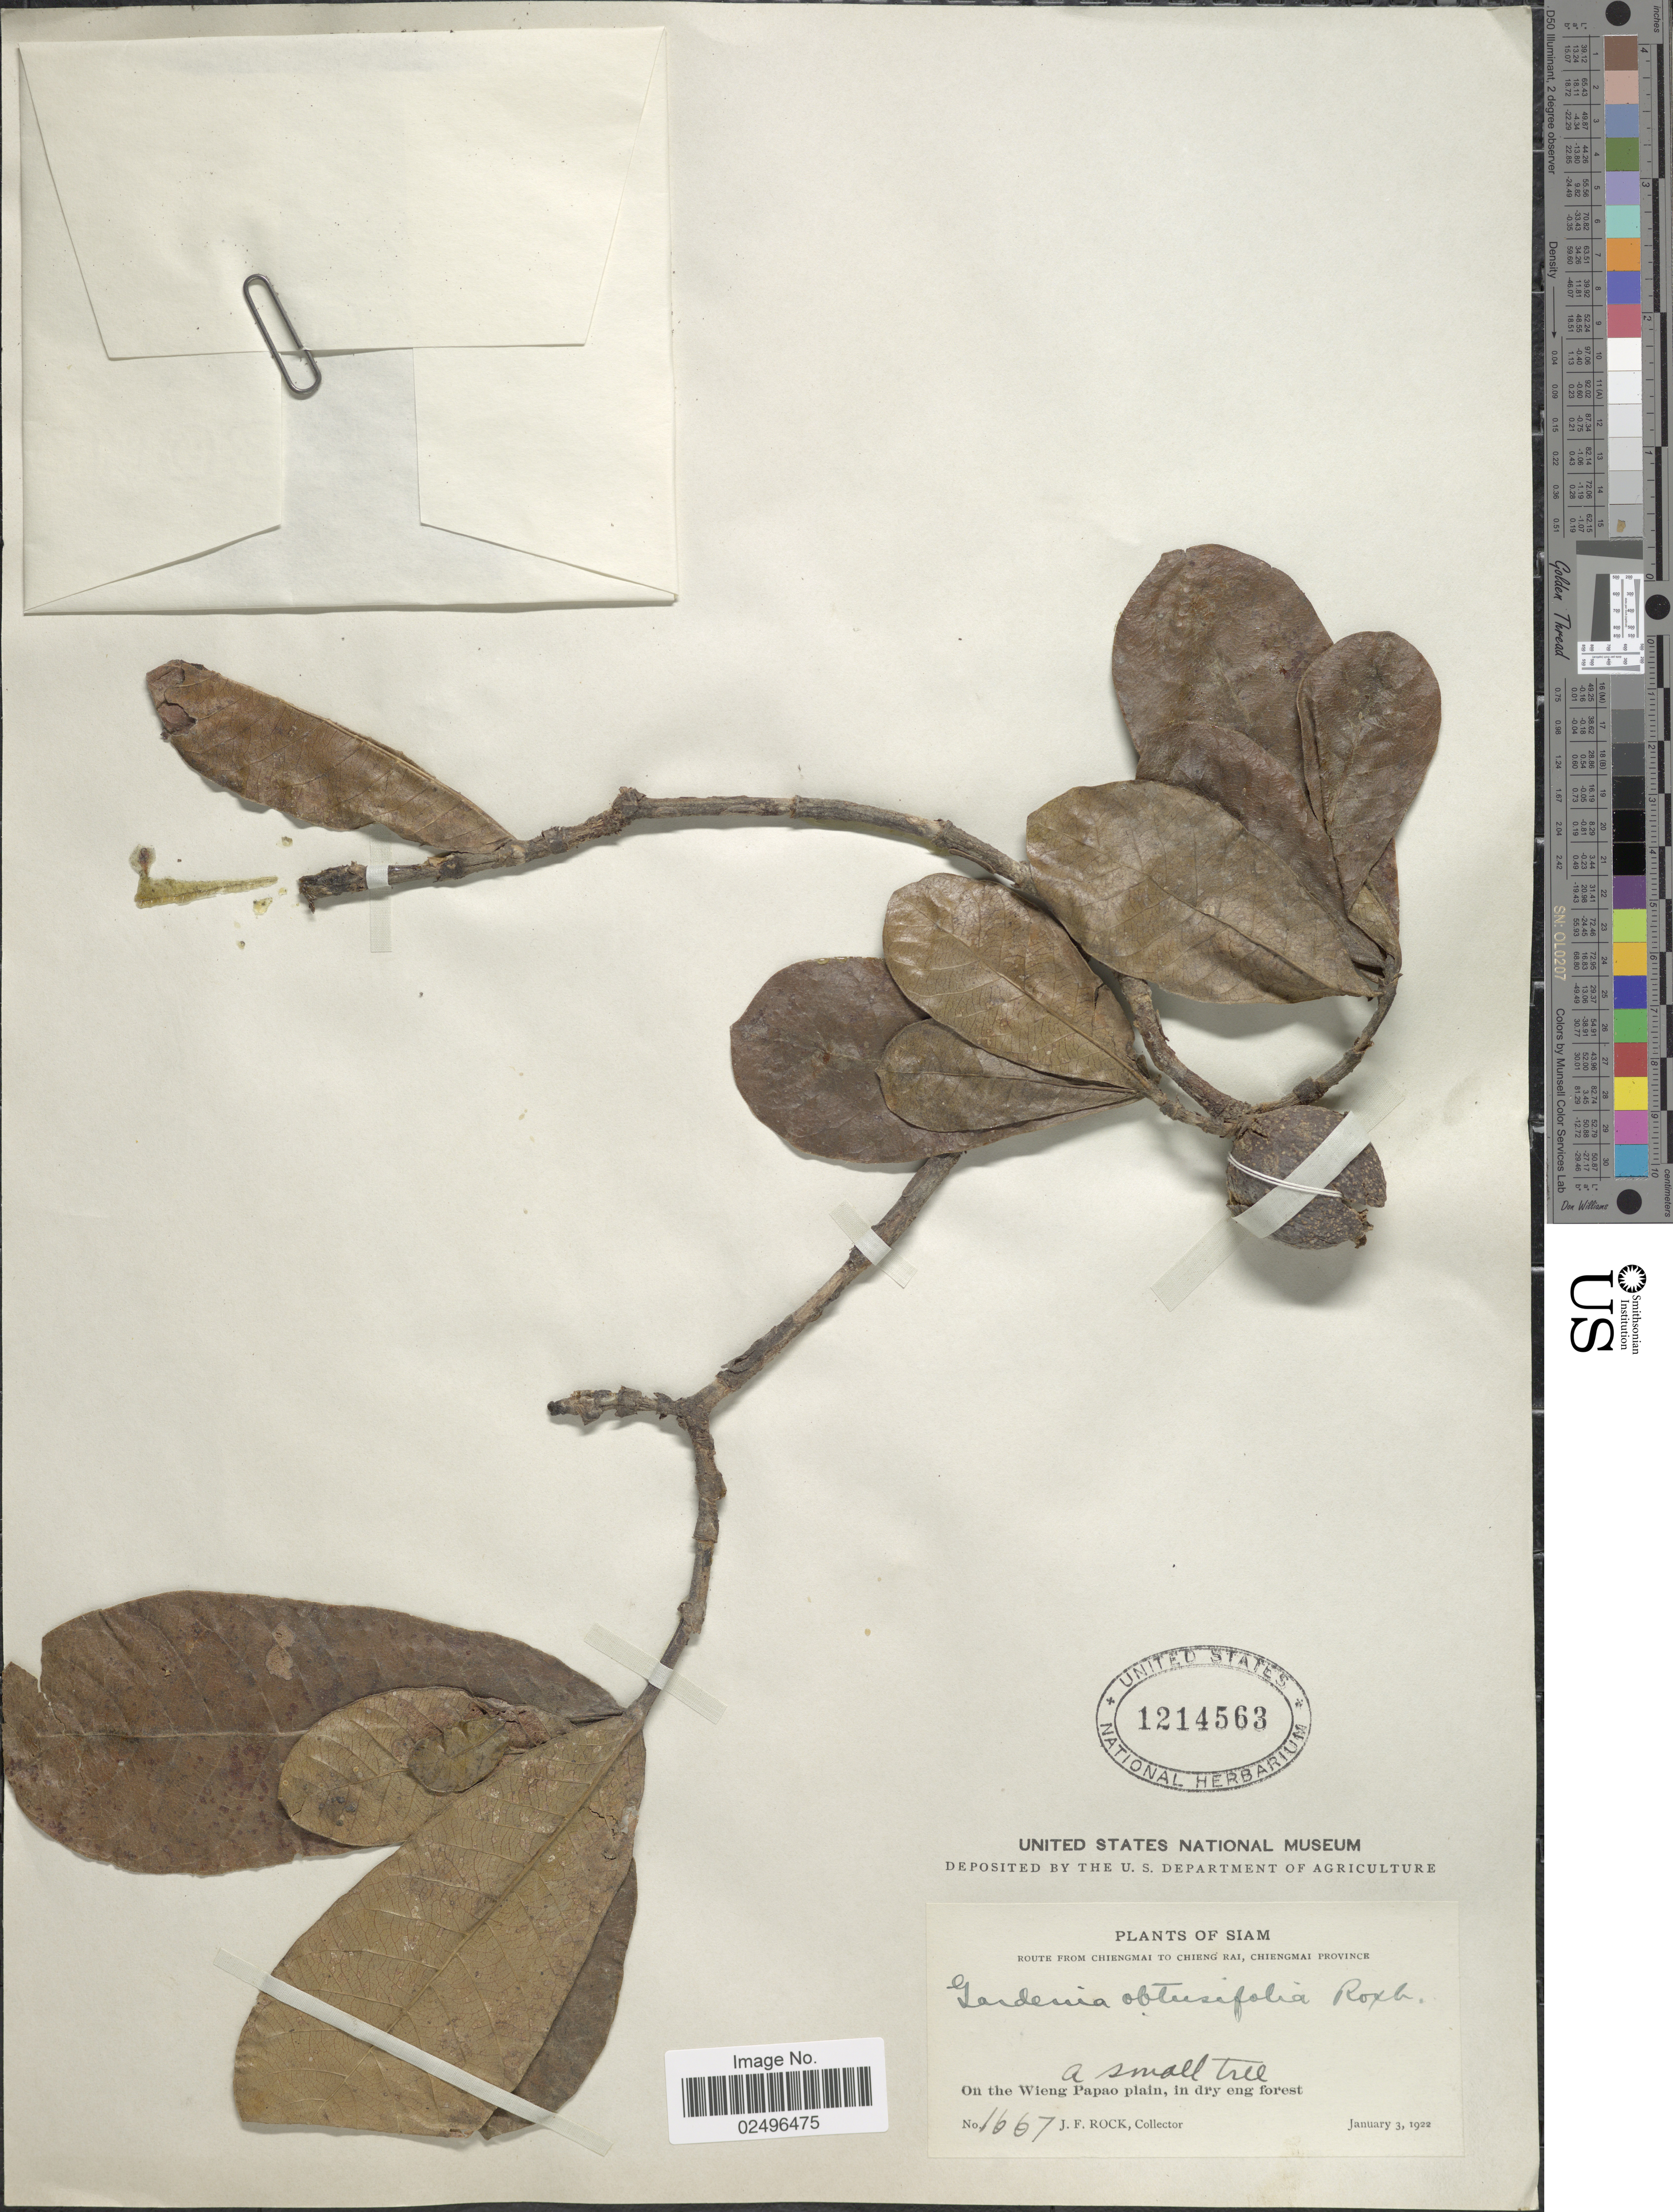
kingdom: Plantae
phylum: Tracheophyta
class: Magnoliopsida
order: Gentianales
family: Rubiaceae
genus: Gardenia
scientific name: Gardenia obtusifolia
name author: Roxb. ex Hook. f.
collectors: J. Rock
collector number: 1667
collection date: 1922-01-03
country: Thailand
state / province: Chiang Mai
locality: Route from Chiengmai to Chieng Rai, Chiengmai Province, ON the Wieng Papao plain, in dry eng forest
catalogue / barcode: US 1214563